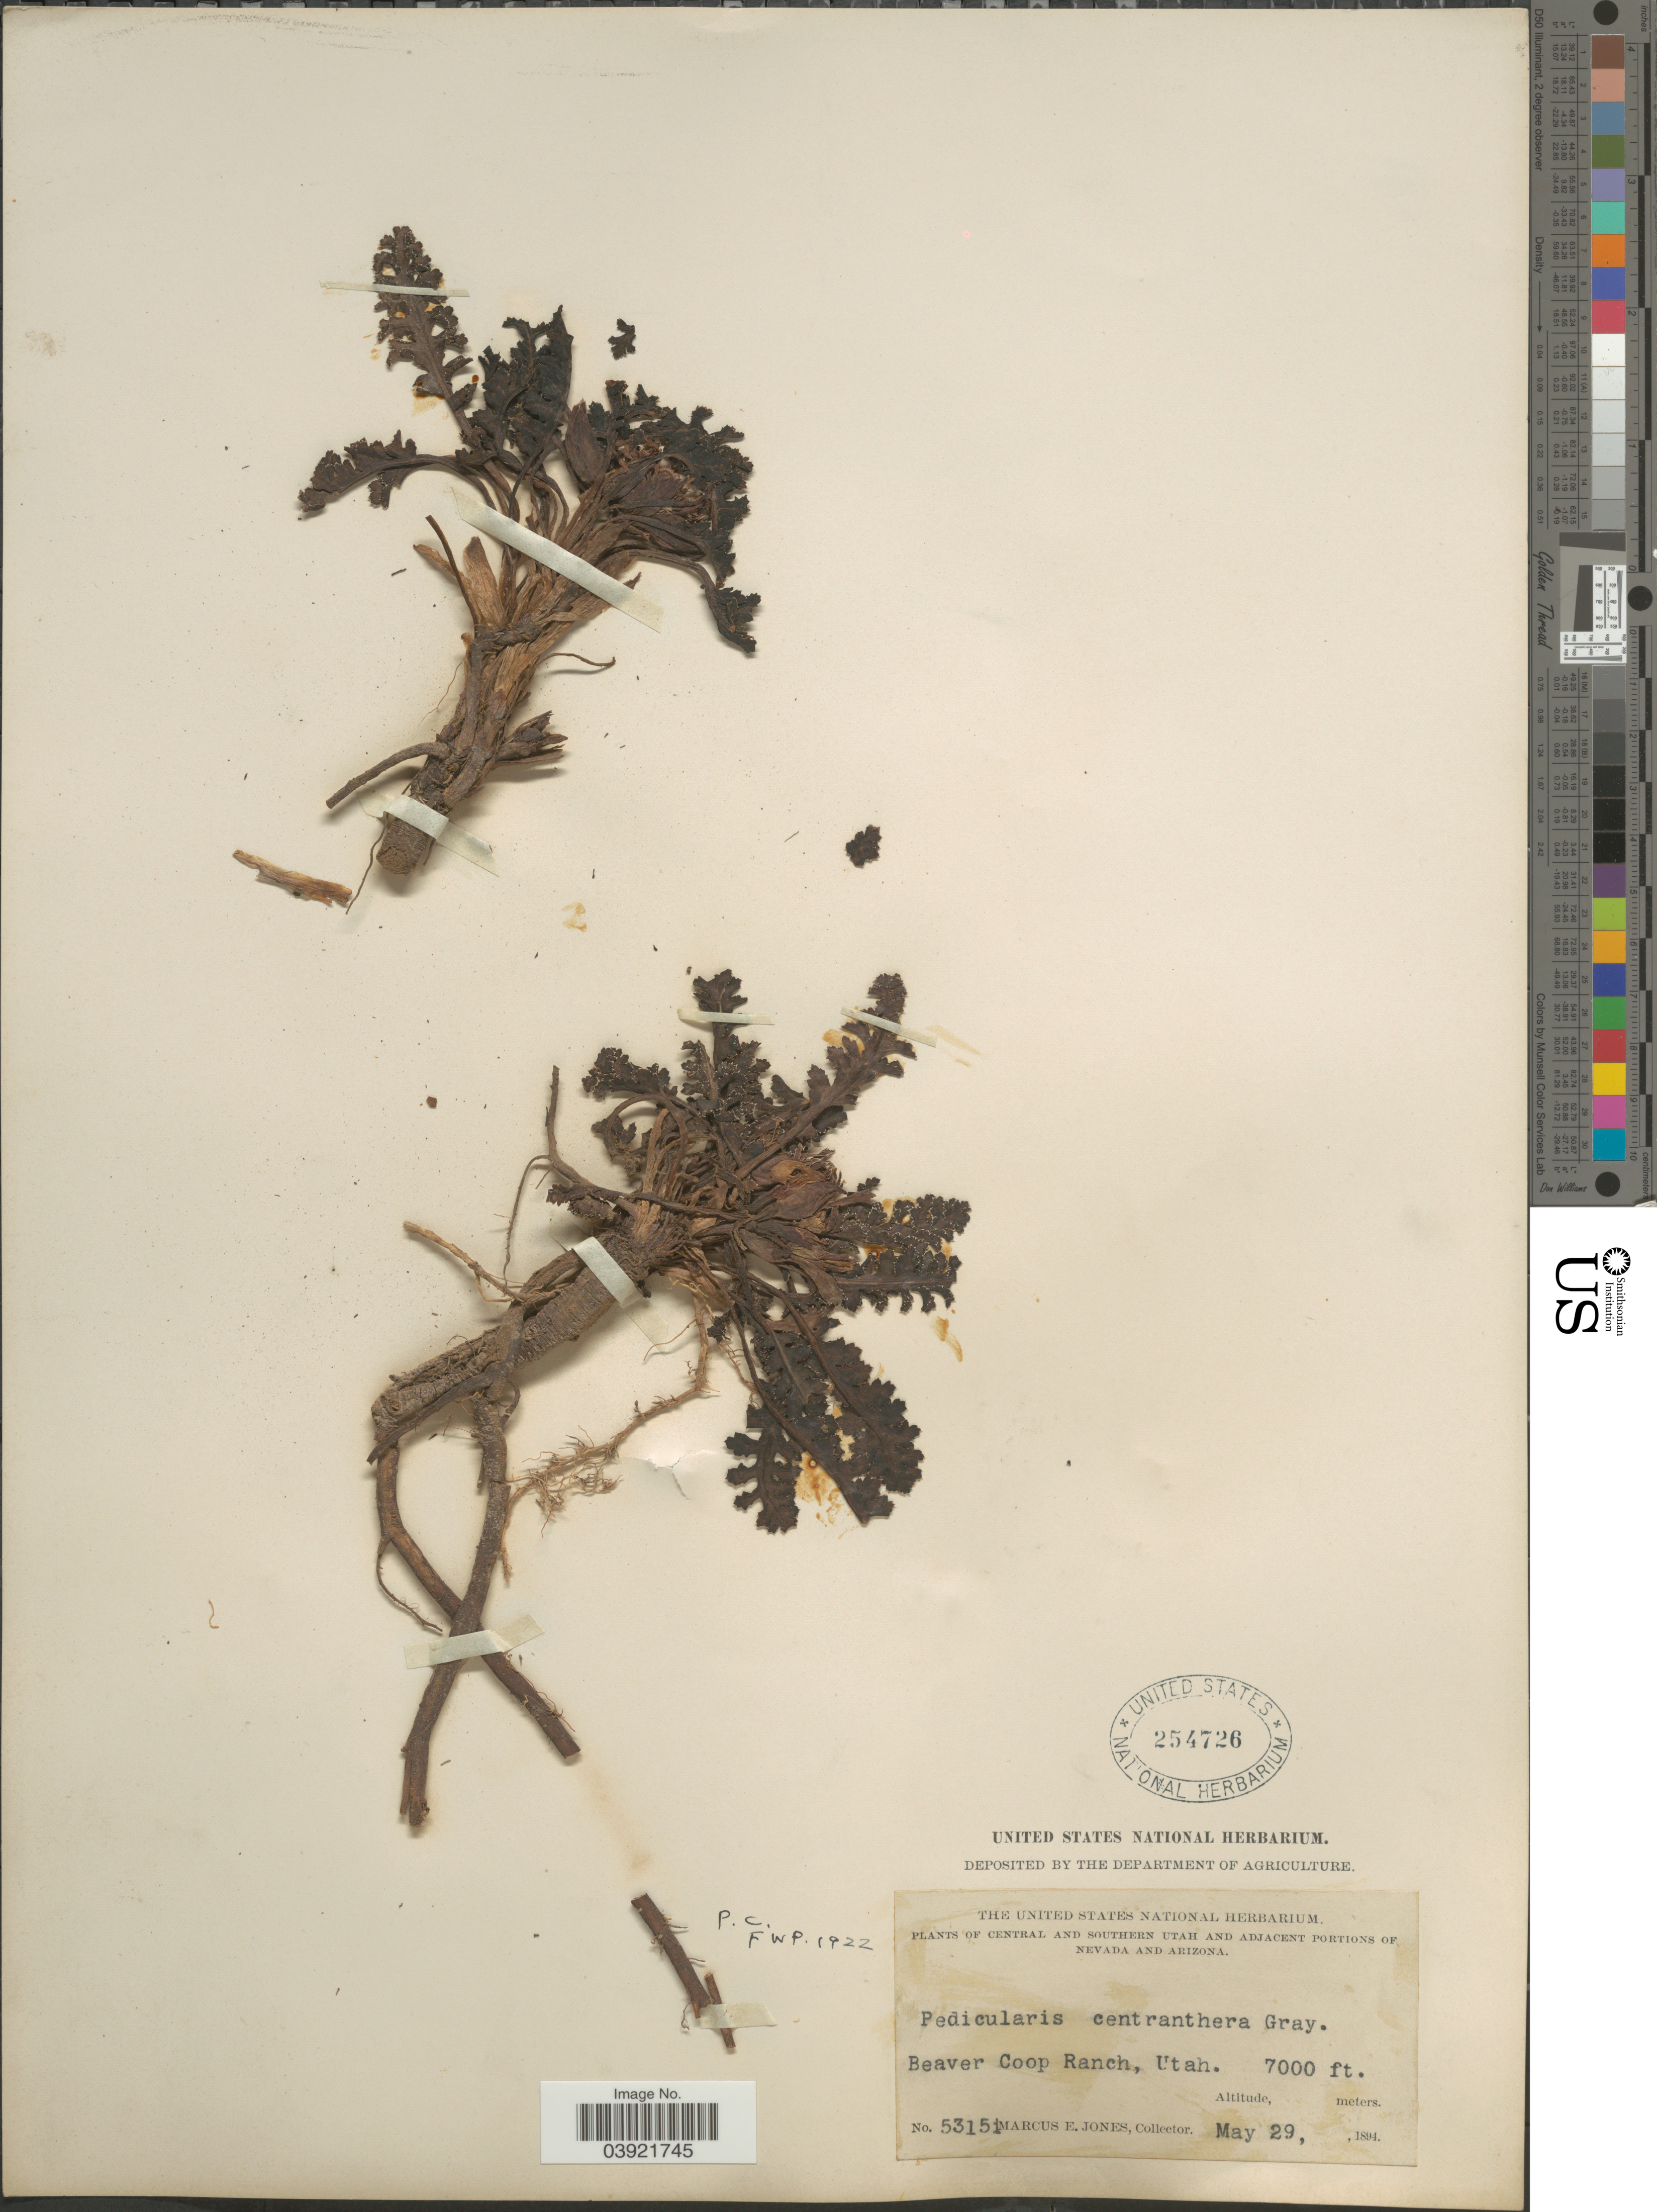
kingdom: Plantae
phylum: Tracheophyta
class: Magnoliopsida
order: Lamiales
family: Orobanchaceae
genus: Pedicularis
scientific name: Pedicularis centranthera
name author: A. Gray in Emory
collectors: M. E. Jones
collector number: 5315i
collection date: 1894-05-29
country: United States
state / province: Utah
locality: Central and Southern Utah. Beaver Coop Ranch.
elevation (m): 2134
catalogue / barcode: US 254726